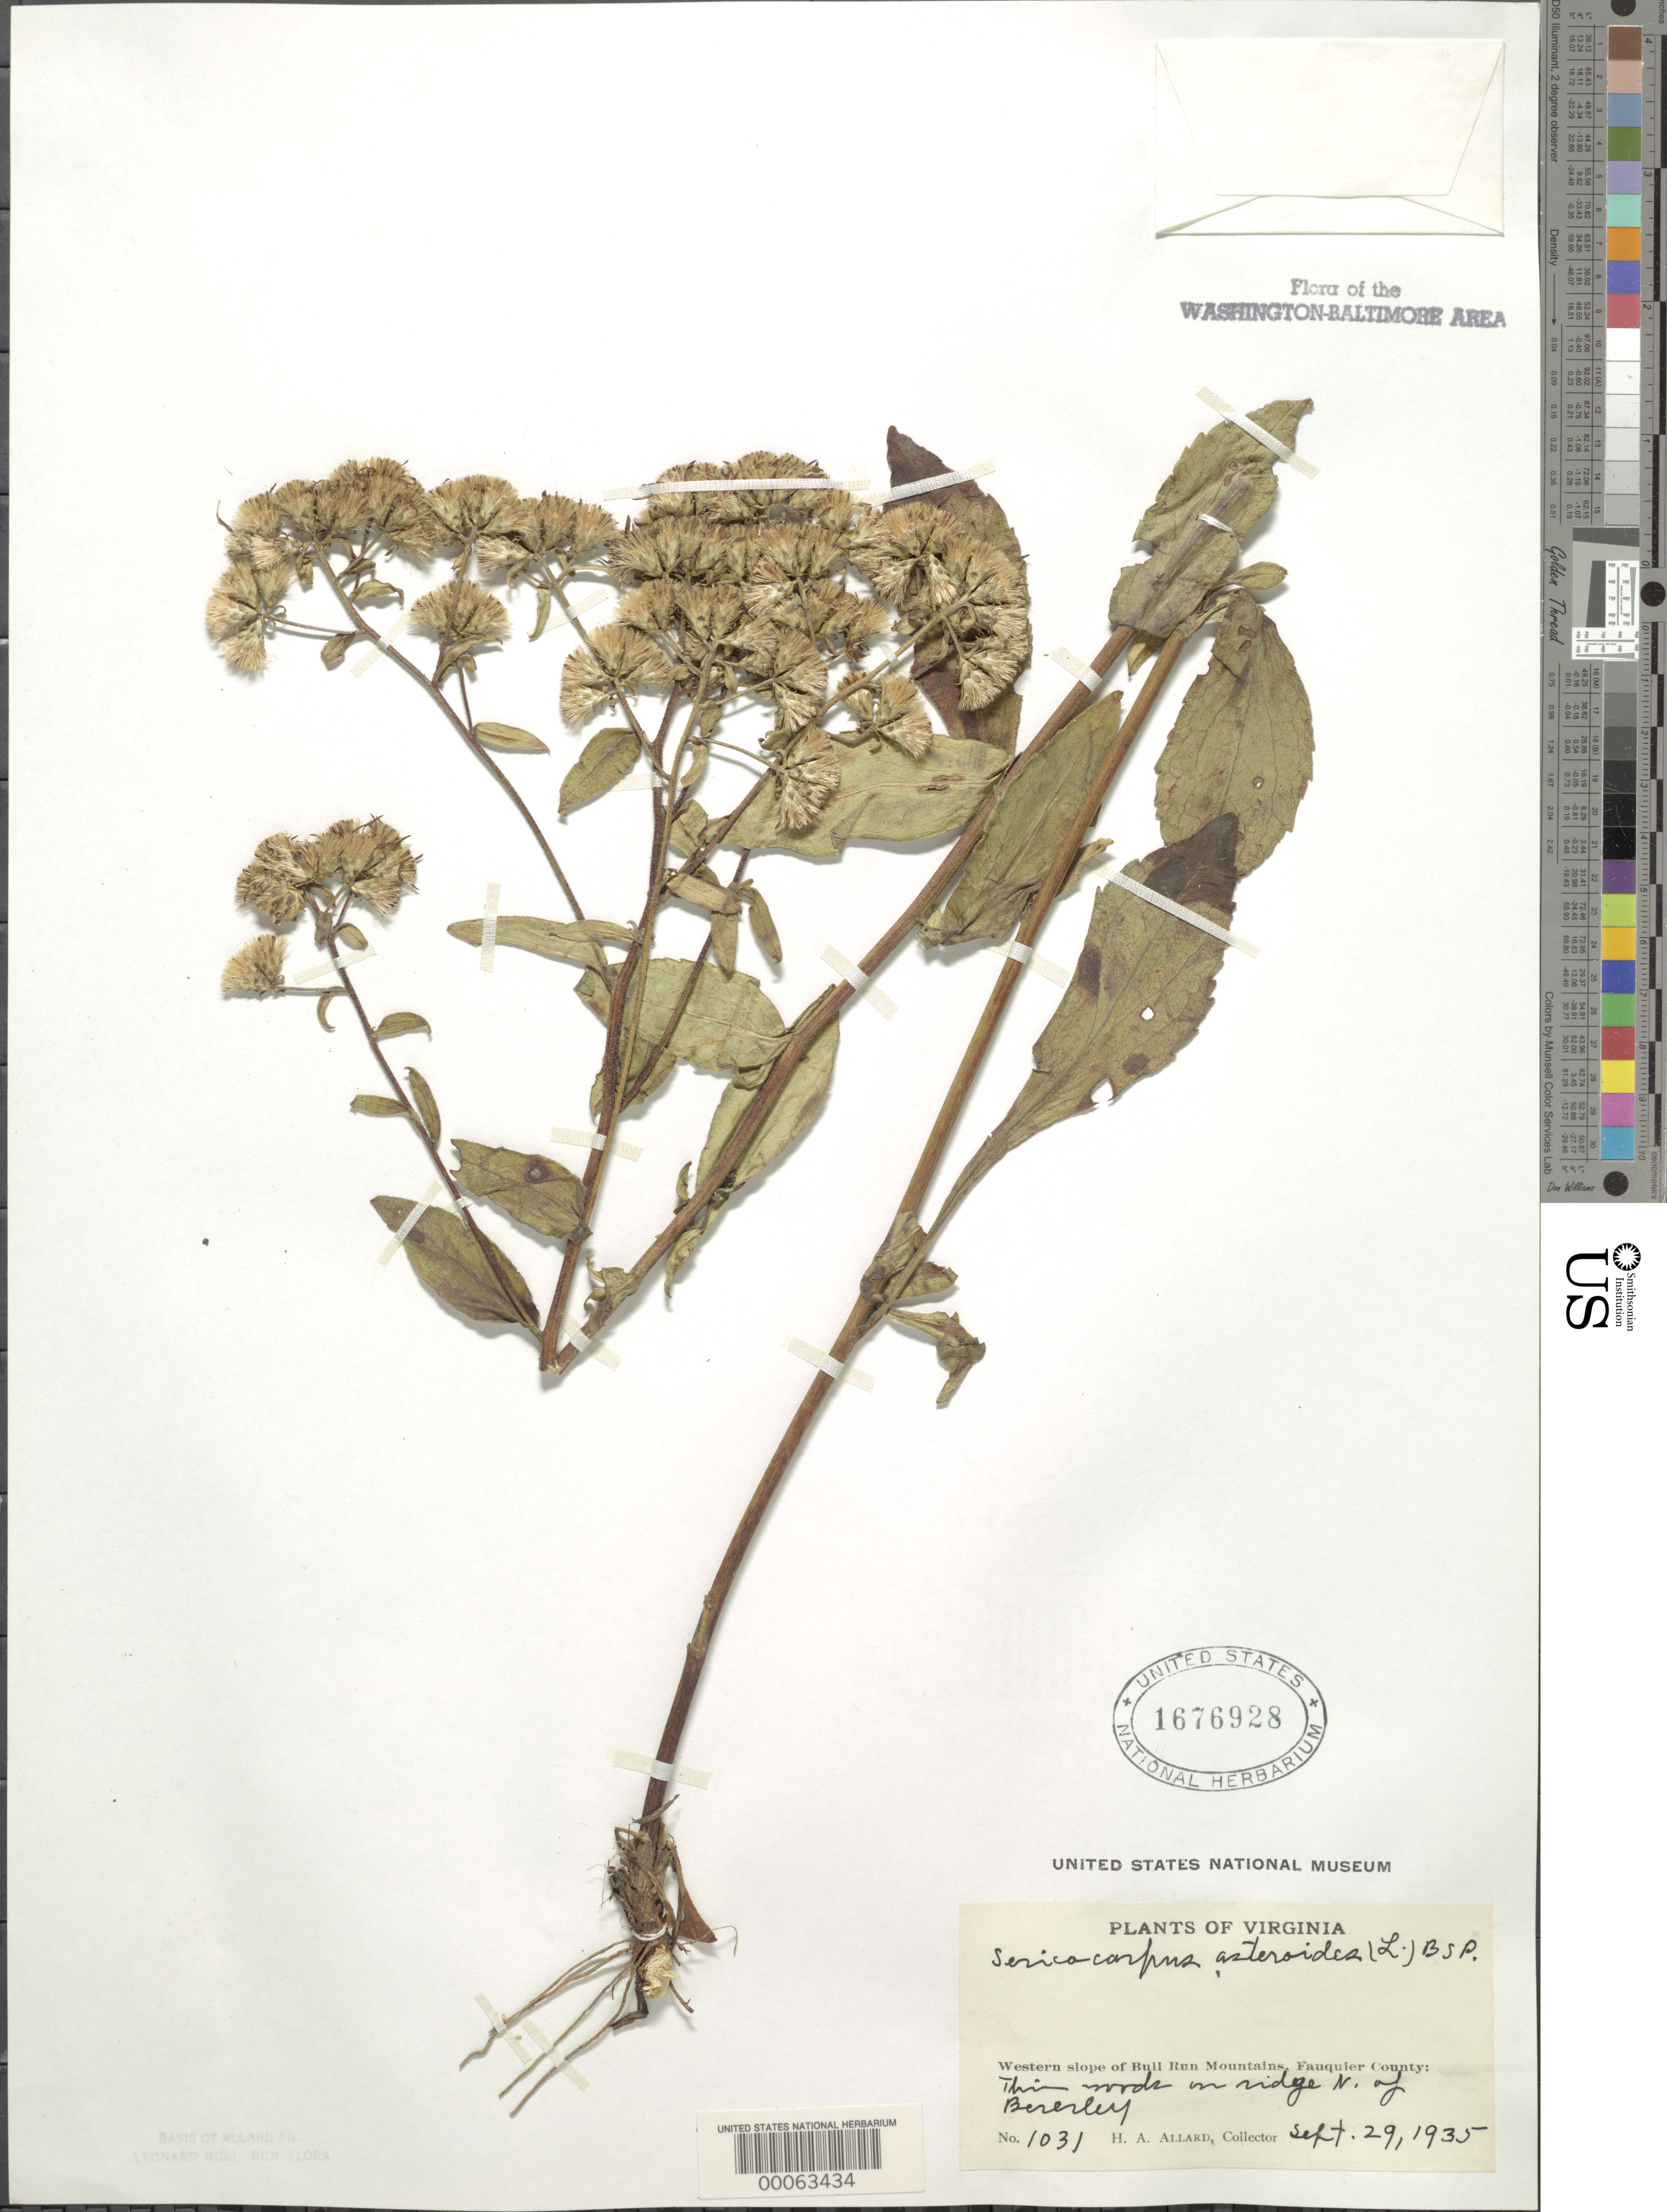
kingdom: Plantae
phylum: Tracheophyta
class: Magnoliopsida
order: Asterales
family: Asteraceae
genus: Sericocarpus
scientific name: Sericocarpus asteroides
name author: (L.) Britton, Stearns & Poggenb.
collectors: H. A. Allard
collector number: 1031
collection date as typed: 29 Sep 1935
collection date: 1935-09-29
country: United States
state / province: Virginia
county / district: Fauquier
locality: North of Beverley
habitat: Woods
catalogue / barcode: US 1676928